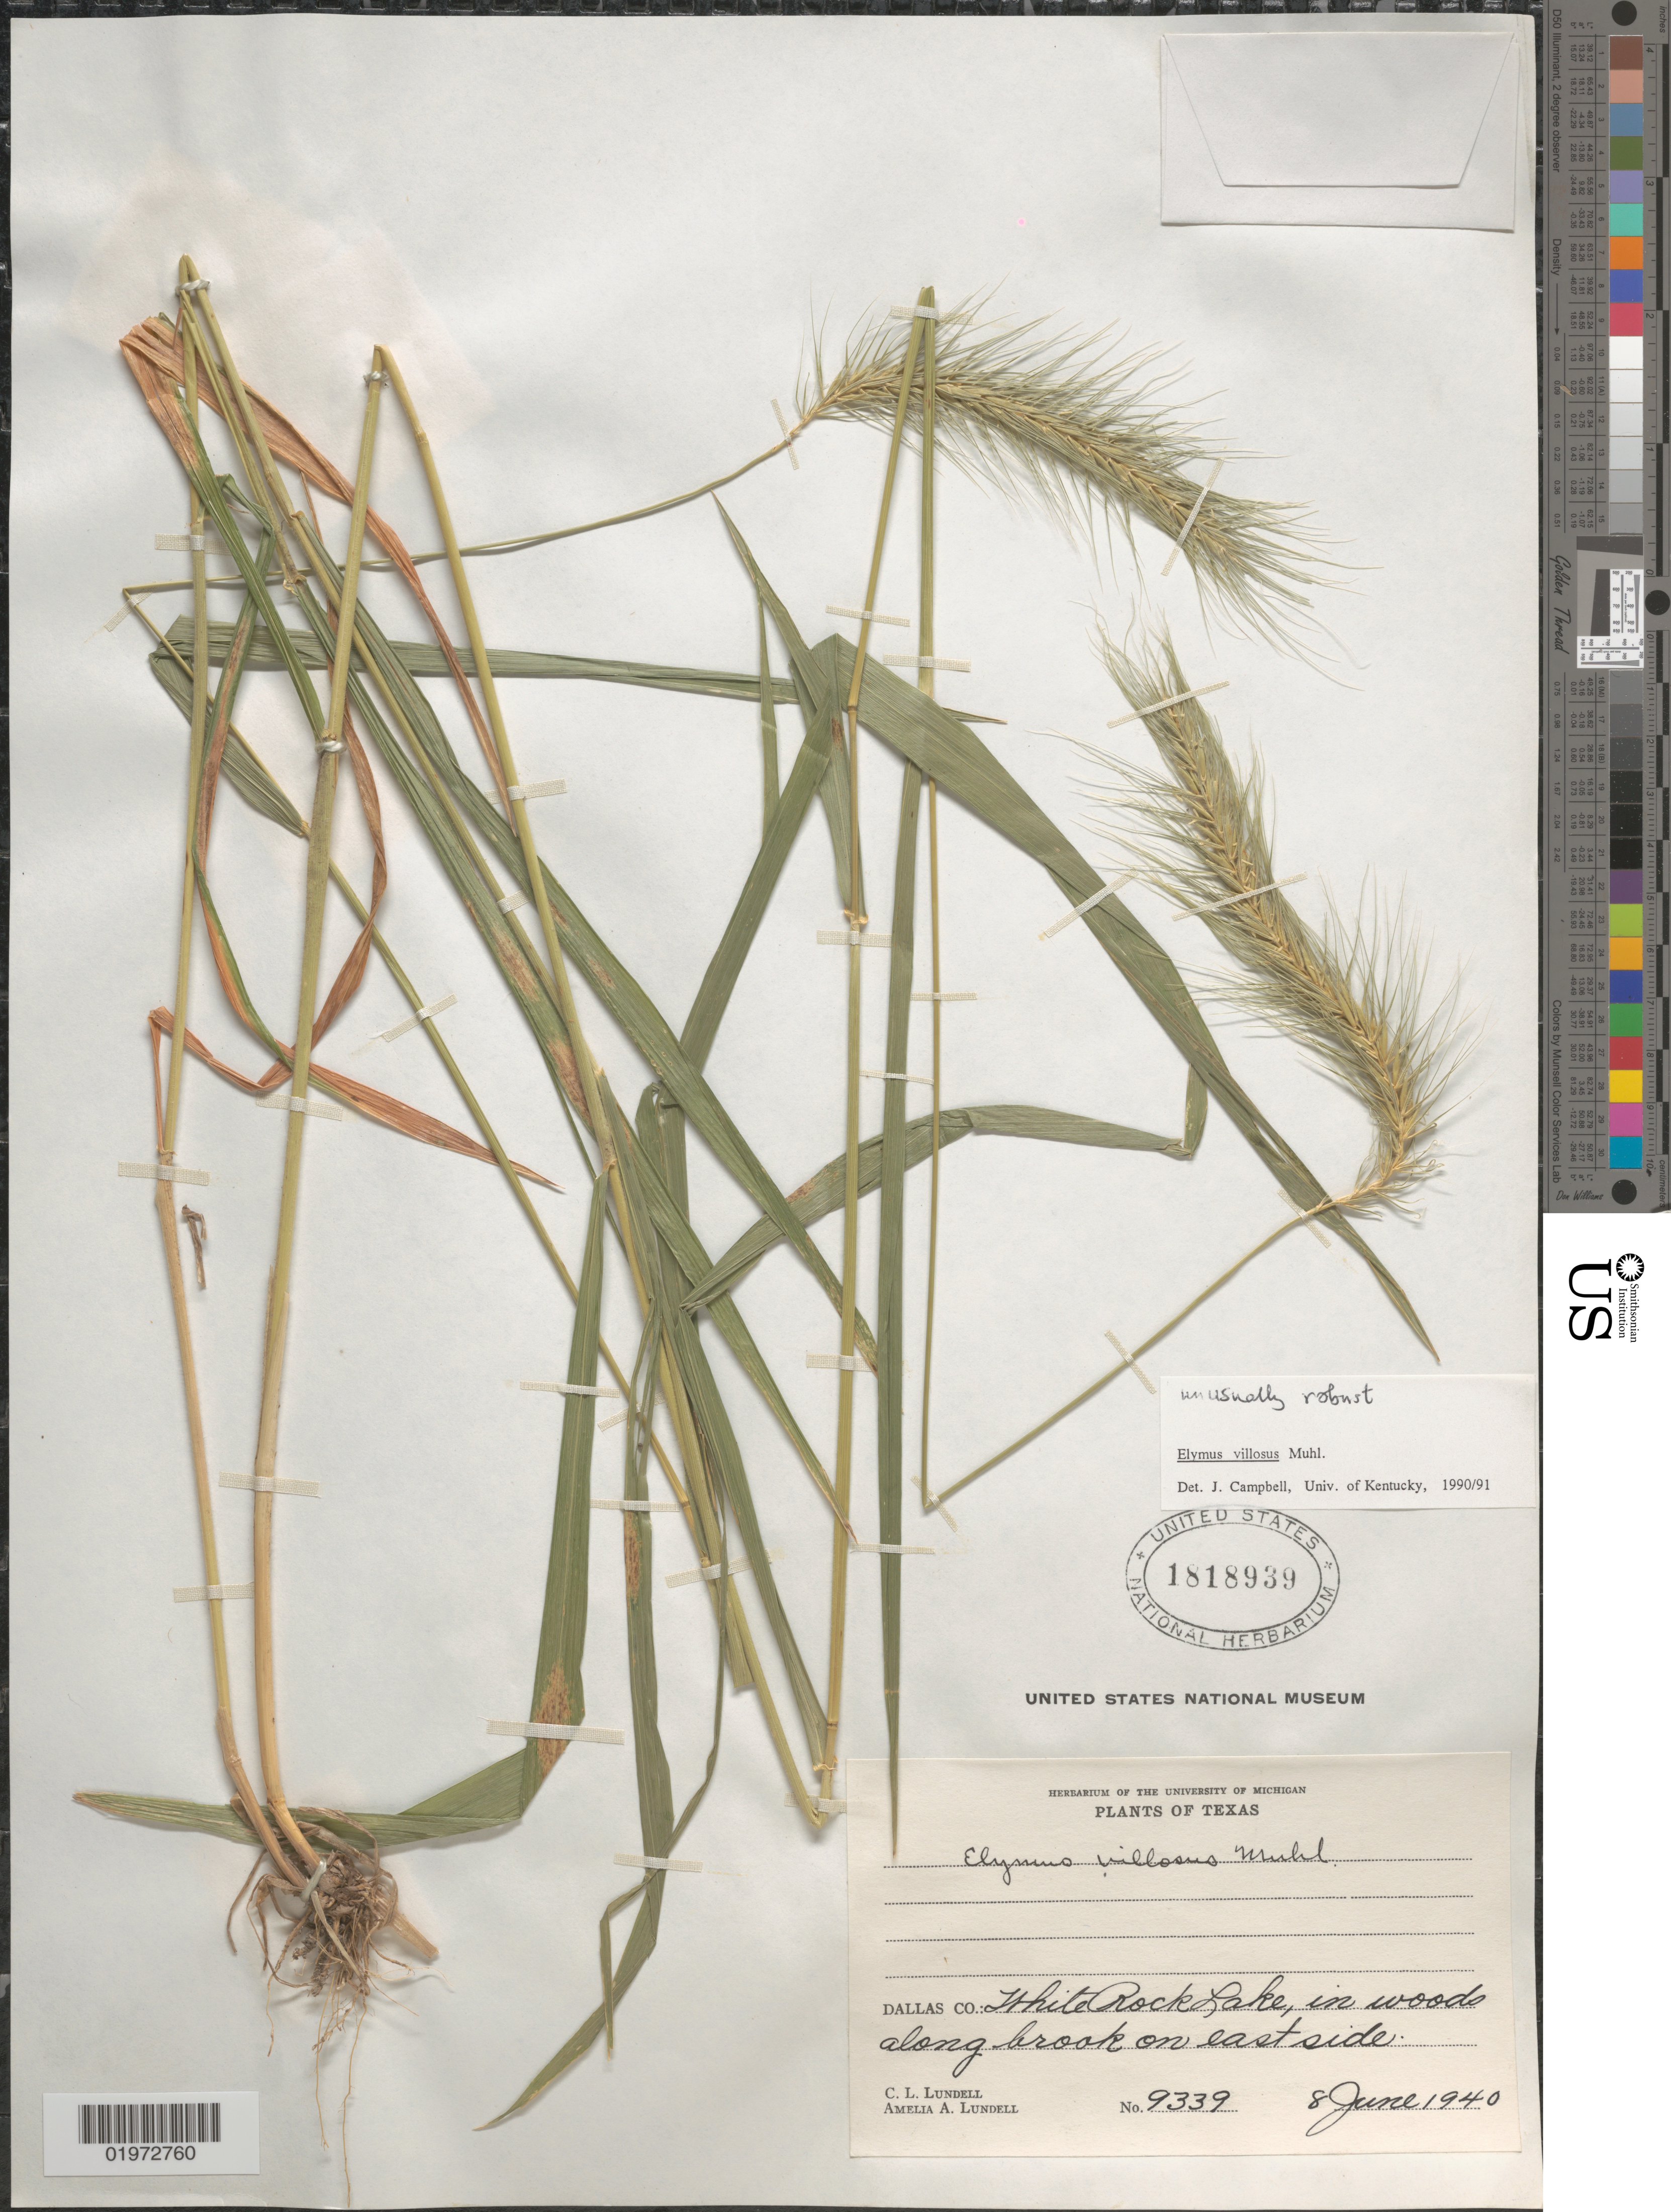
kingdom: Plantae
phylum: Tracheophyta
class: Liliopsida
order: Poales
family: Poaceae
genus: Elymus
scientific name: Elymus villosus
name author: Muhl. ex Willd.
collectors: C. L. Lundell & A. A. Lundell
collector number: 9339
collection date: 1940-06-08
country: United States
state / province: Texas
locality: Dallas Co.: White Rock Lake, in woods along brook on east side.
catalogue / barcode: US 1818939